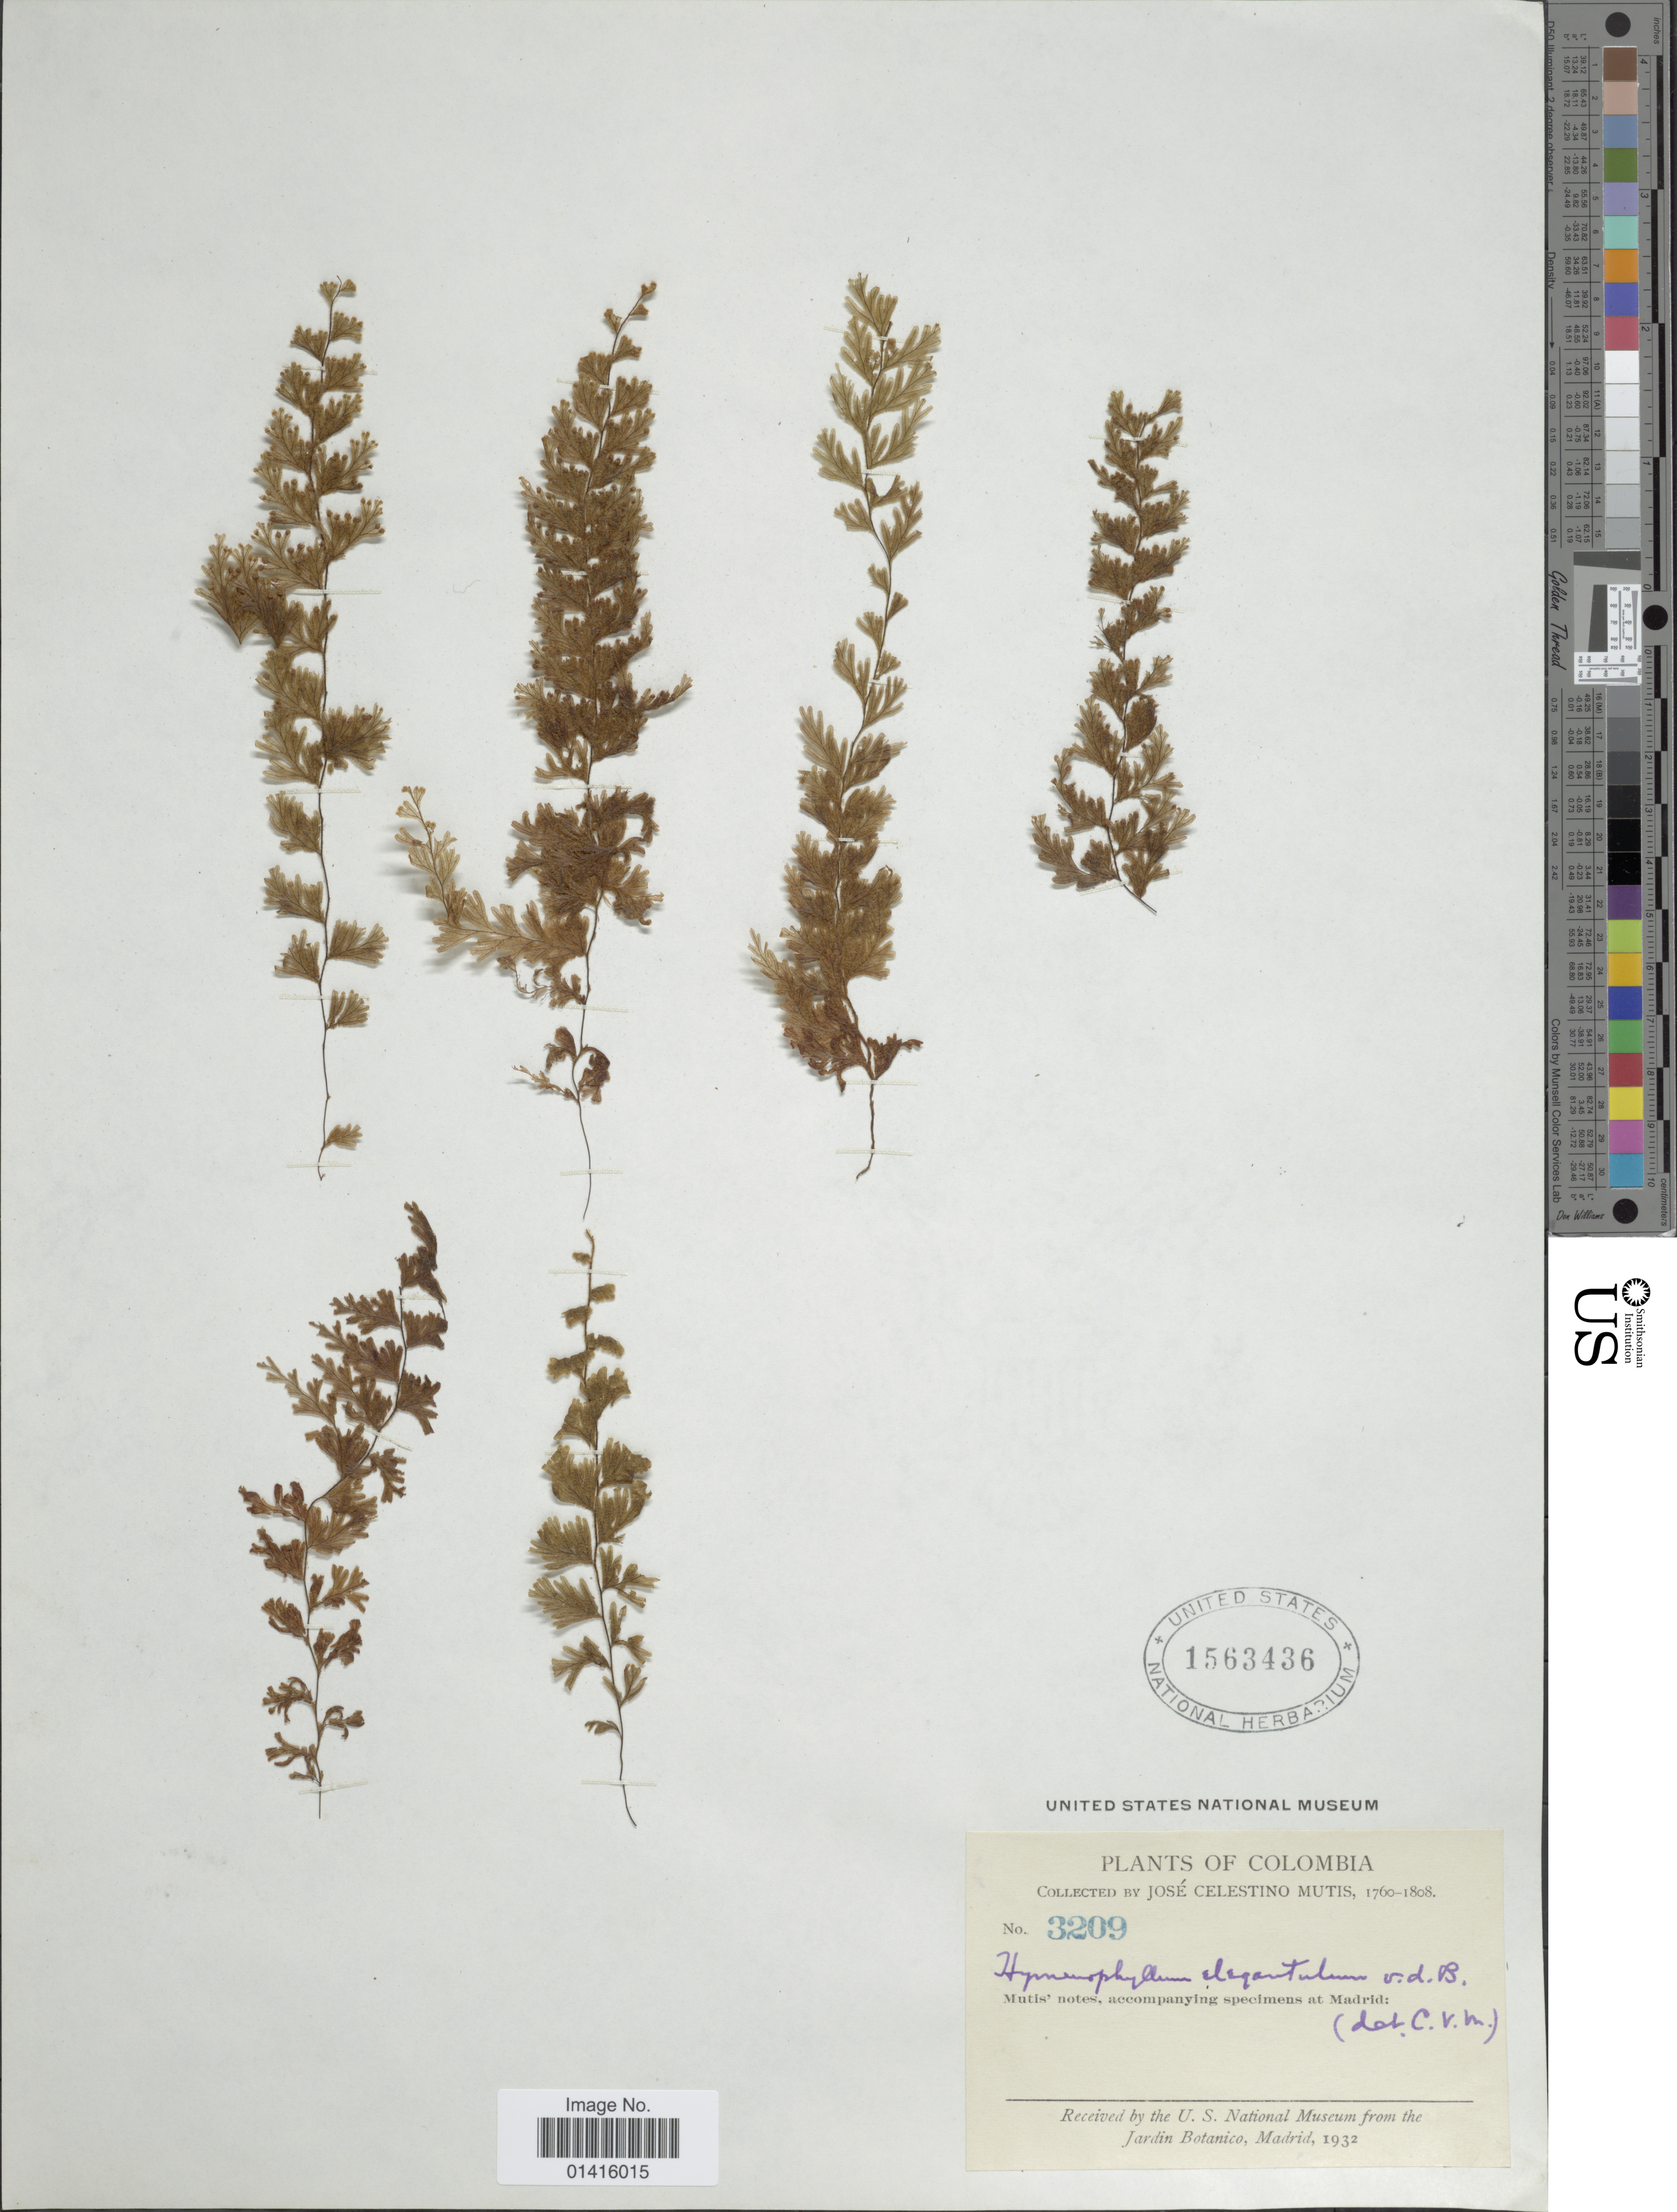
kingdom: Plantae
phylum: Tracheophyta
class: Polypodiopsida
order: Hymenophyllales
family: Hymenophyllaceae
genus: Hymenophyllum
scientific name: Hymenophyllum elegantulum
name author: Bosch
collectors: J. C. B. Mutis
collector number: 3209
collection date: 1760/1808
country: Colombia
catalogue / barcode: US 1563436